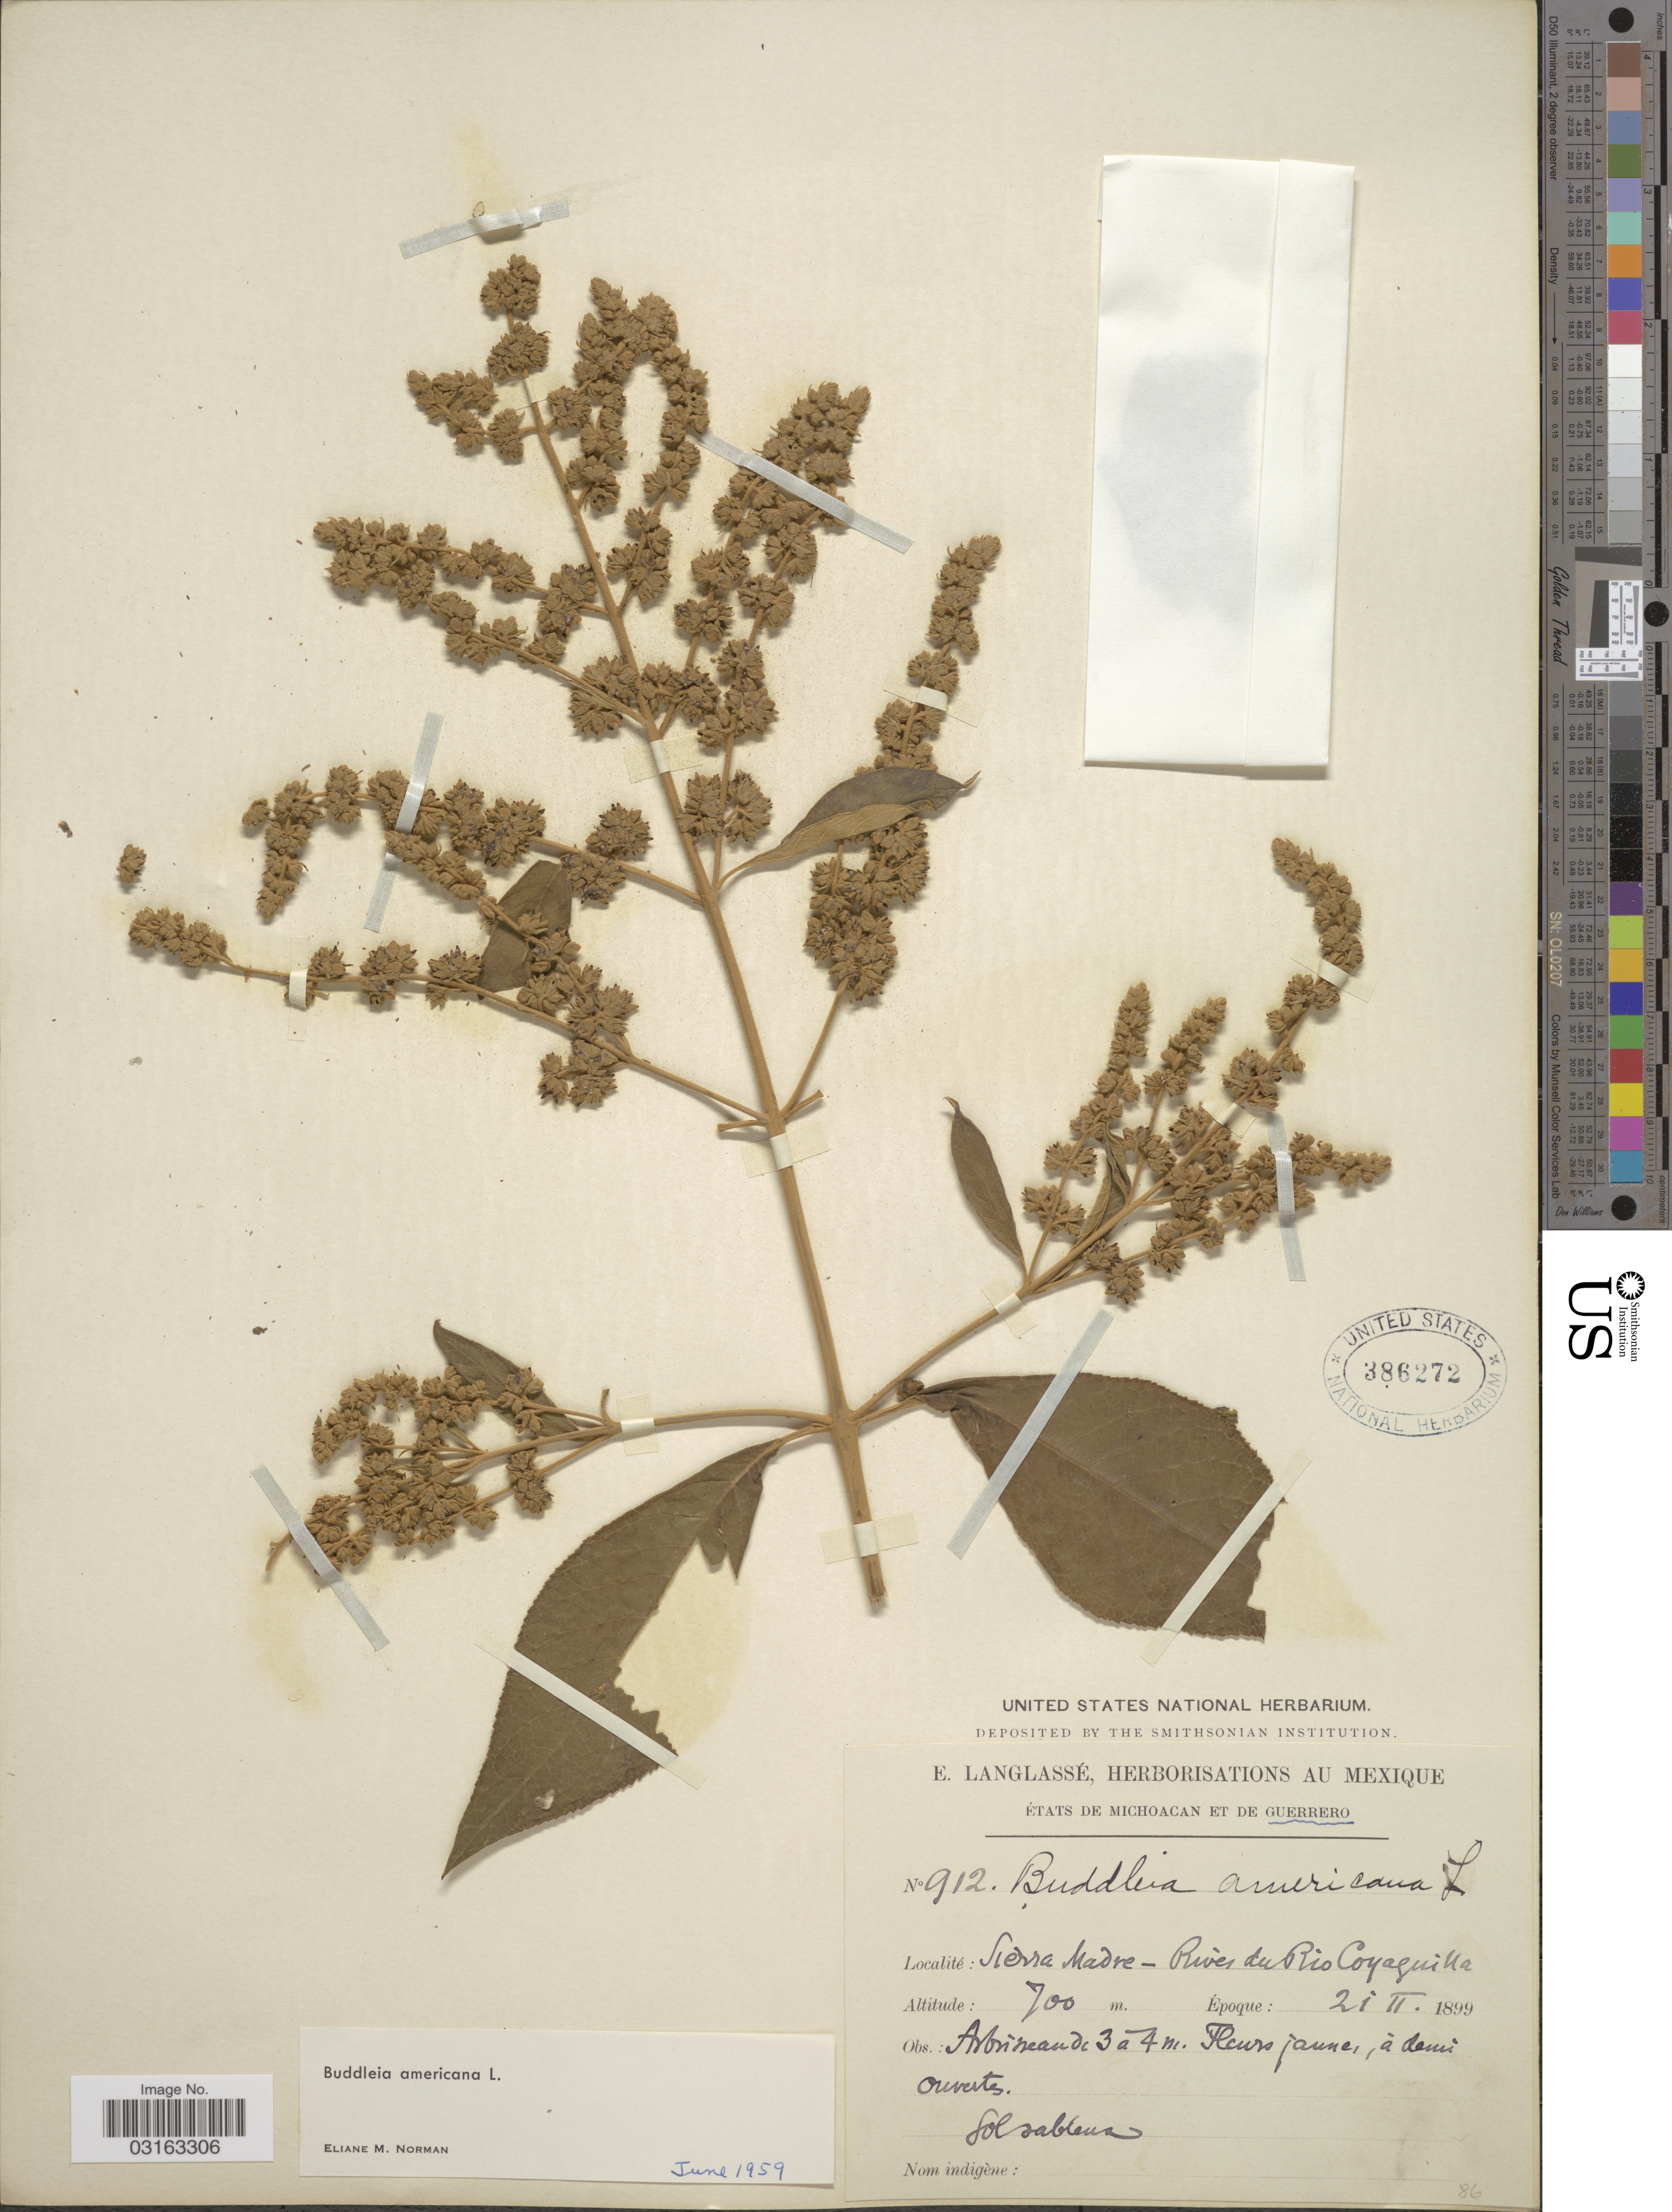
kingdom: Plantae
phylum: Tracheophyta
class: Magnoliopsida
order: Lamiales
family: Scrophulariaceae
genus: Buddleja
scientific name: Buddleja americana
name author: L.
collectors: E. Langlassé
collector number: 912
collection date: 1899-02-21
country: Mexico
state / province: Guerrero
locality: Sierra Madre - Rives du Rio Coyaquilla.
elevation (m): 700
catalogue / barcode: US 386272